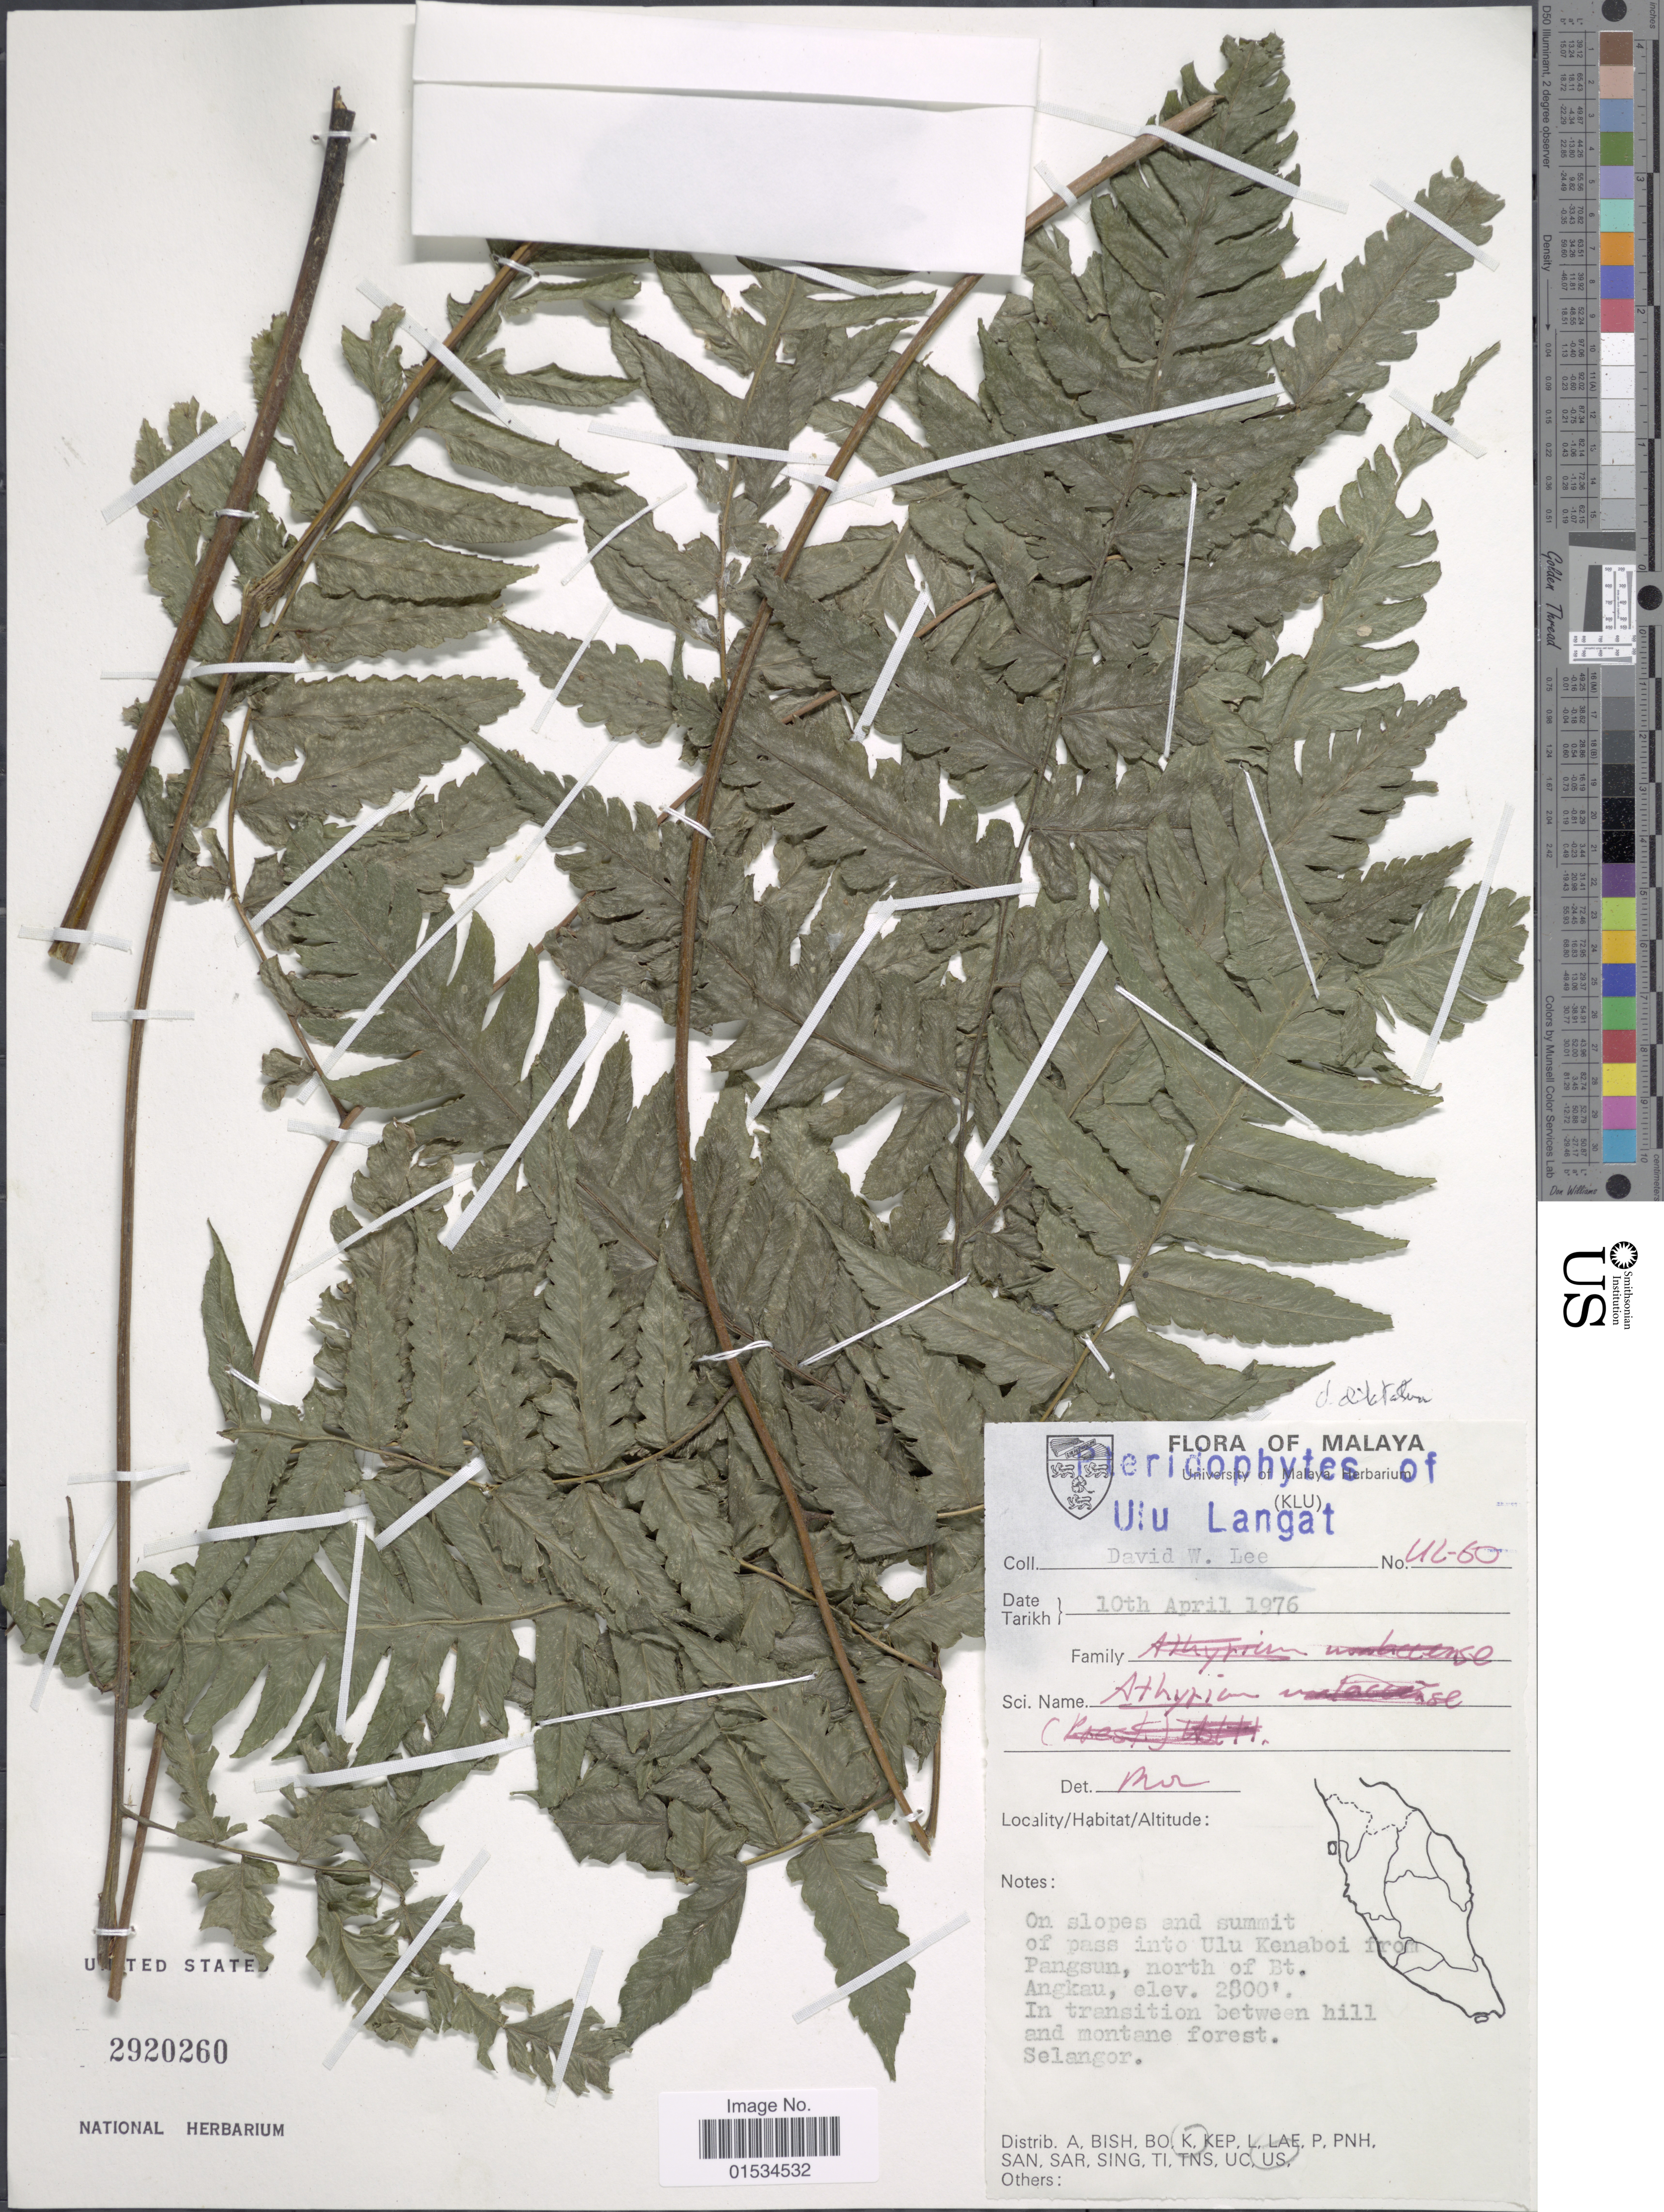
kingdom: Plantae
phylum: Tracheophyta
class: Polypodiopsida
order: Polypodiales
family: Athyriaceae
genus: Diplazium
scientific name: Diplazium sp.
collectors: D. Lee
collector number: UL-60*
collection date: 1976-04-10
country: Malaysia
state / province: Selangor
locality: On slopes and Summit of pass into Ulu Kenaboi from Pangsun, north of Bt. Angkau, in transition between hill and montane forest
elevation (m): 853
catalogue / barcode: US 2920260